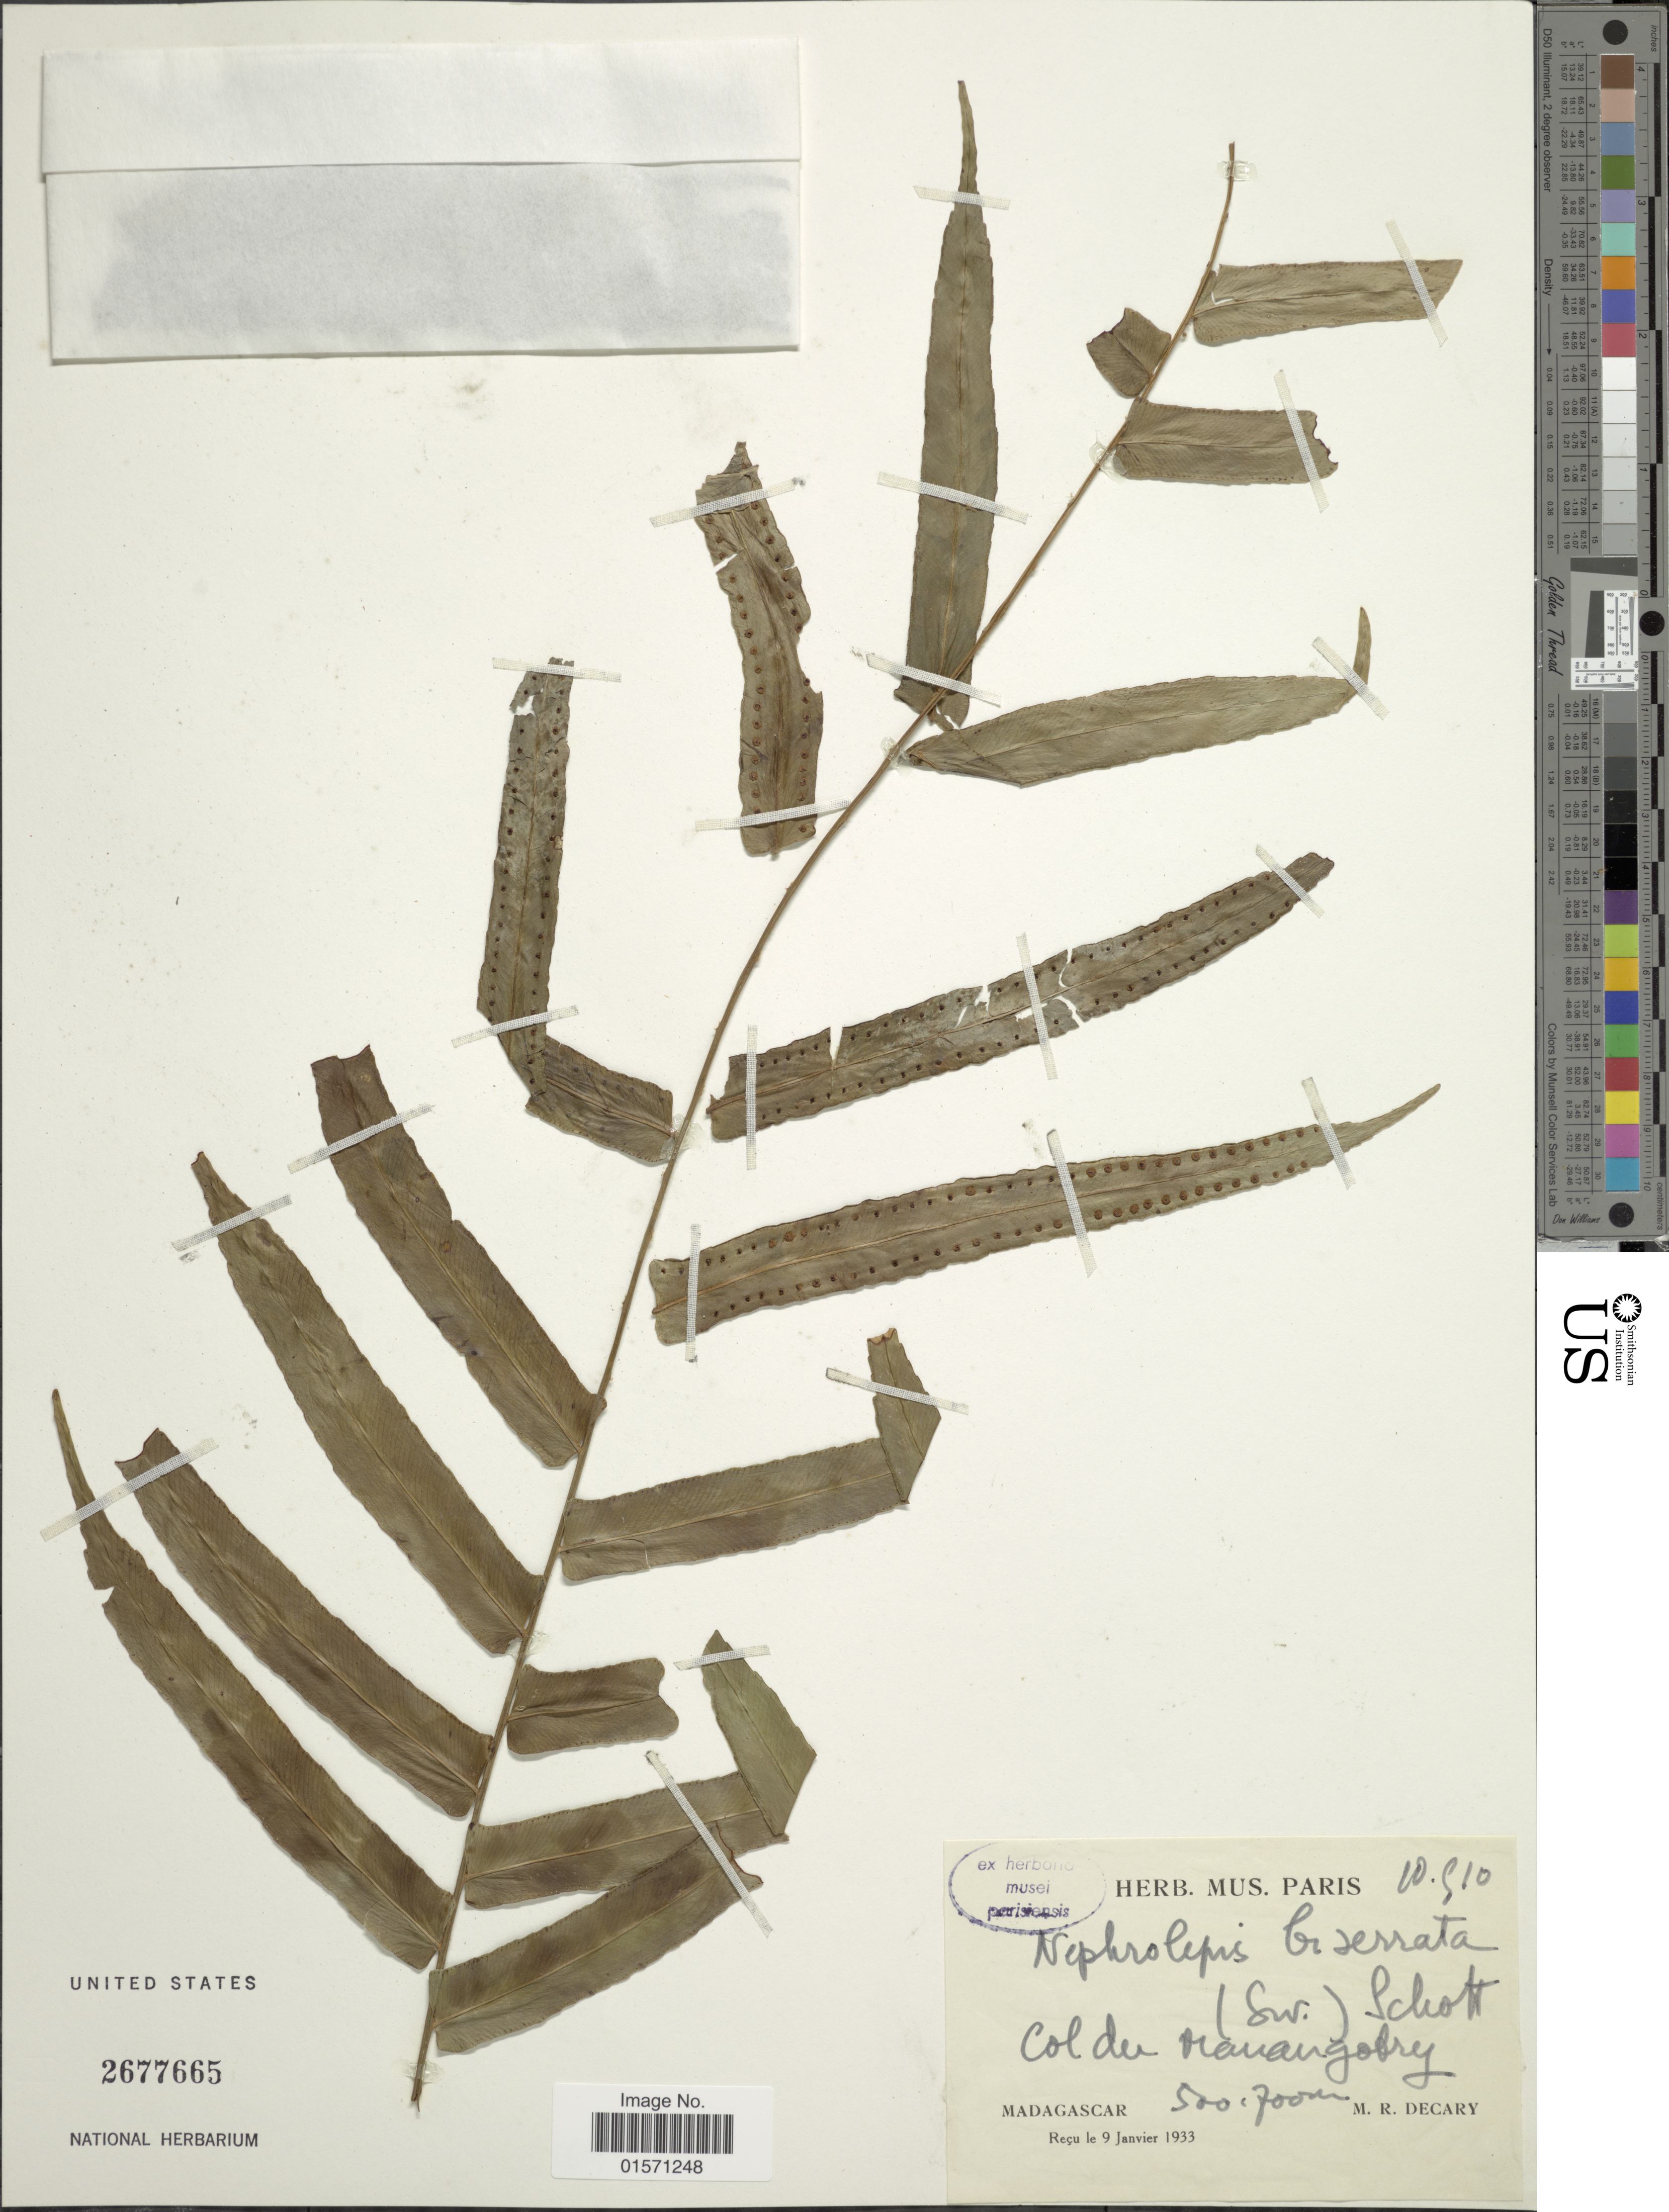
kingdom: Plantae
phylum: Tracheophyta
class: Polypodiopsida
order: Polypodiales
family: Nephrolepidaceae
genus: Nephrolepis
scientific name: Nephrolepis biserrata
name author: (Sw.) Schott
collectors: R. Decary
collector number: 10S10*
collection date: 1933-01-09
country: Madagascar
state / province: Anosy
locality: Col du Manangotry [Manangotry Pass]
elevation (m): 500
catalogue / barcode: US 2677665